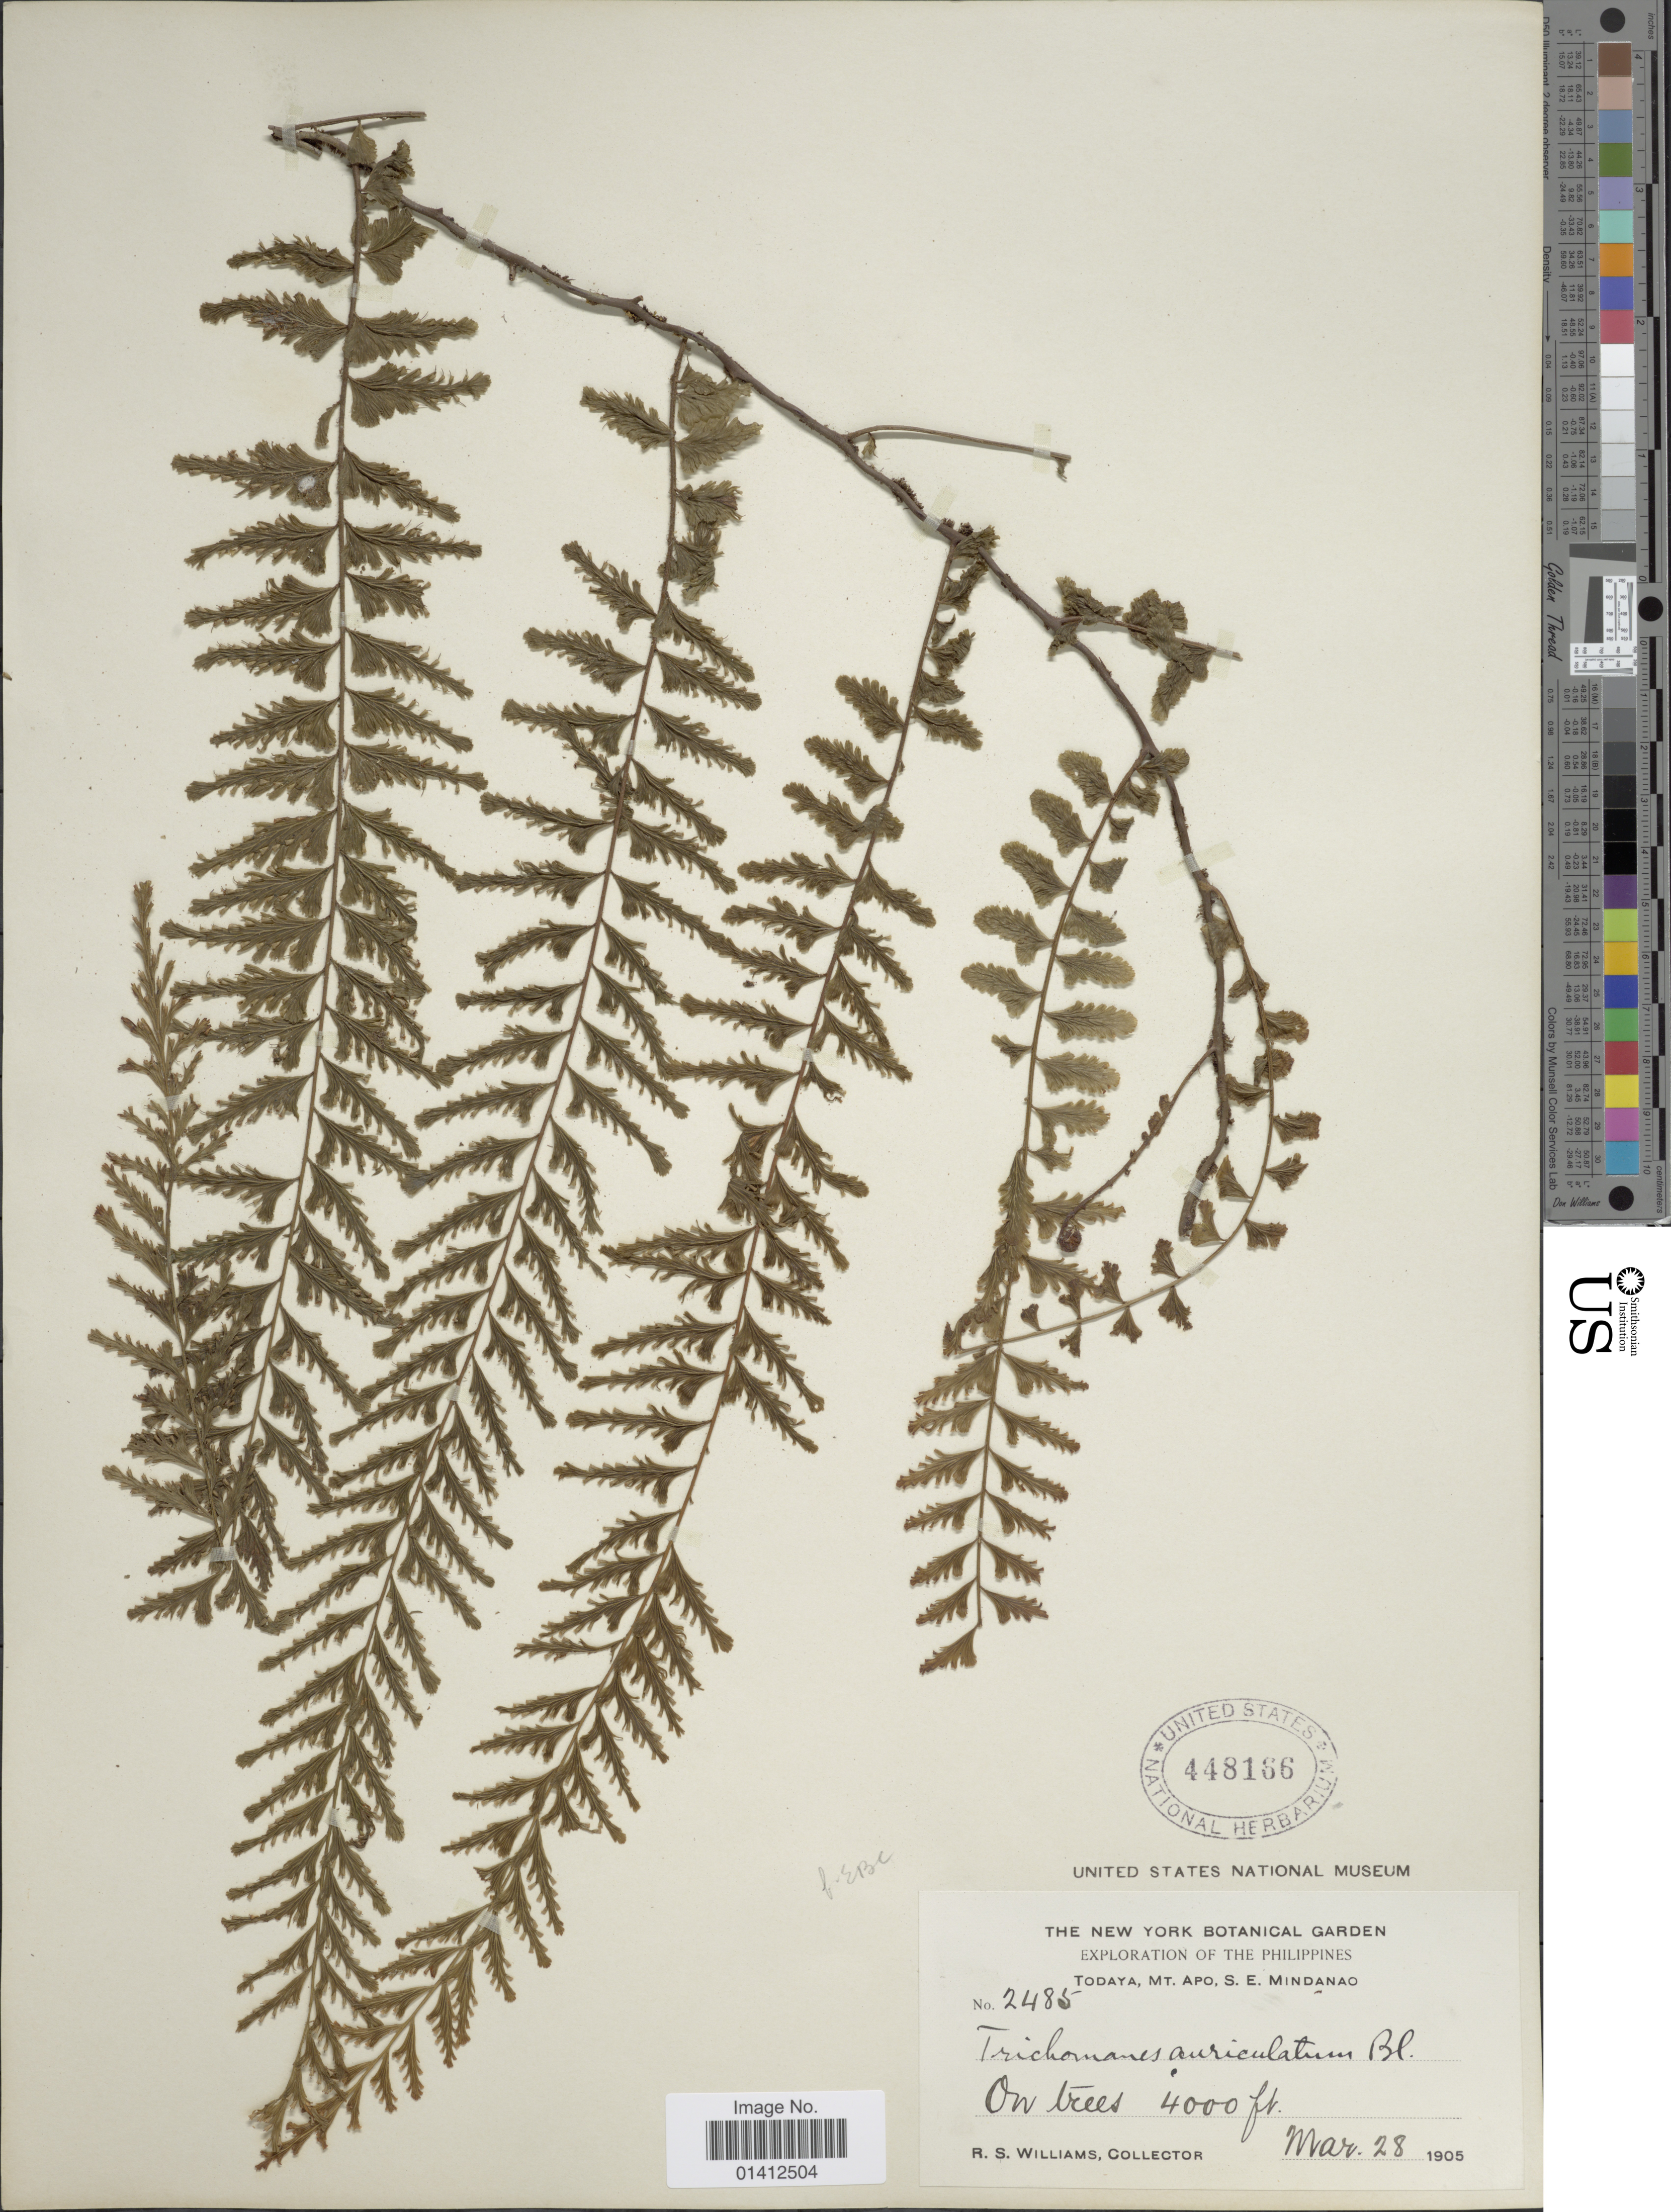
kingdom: Plantae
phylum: Tracheophyta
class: Polypodiopsida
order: Hymenophyllales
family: Hymenophyllaceae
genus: Vandenboschia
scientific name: Vandenboschia auriculata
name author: (Blume) Copel.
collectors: R. S. Williams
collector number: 2485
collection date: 1905-03-28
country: Philippines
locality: Today, Mt Apo, S.E. Mindanao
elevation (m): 1219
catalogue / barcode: US 448166